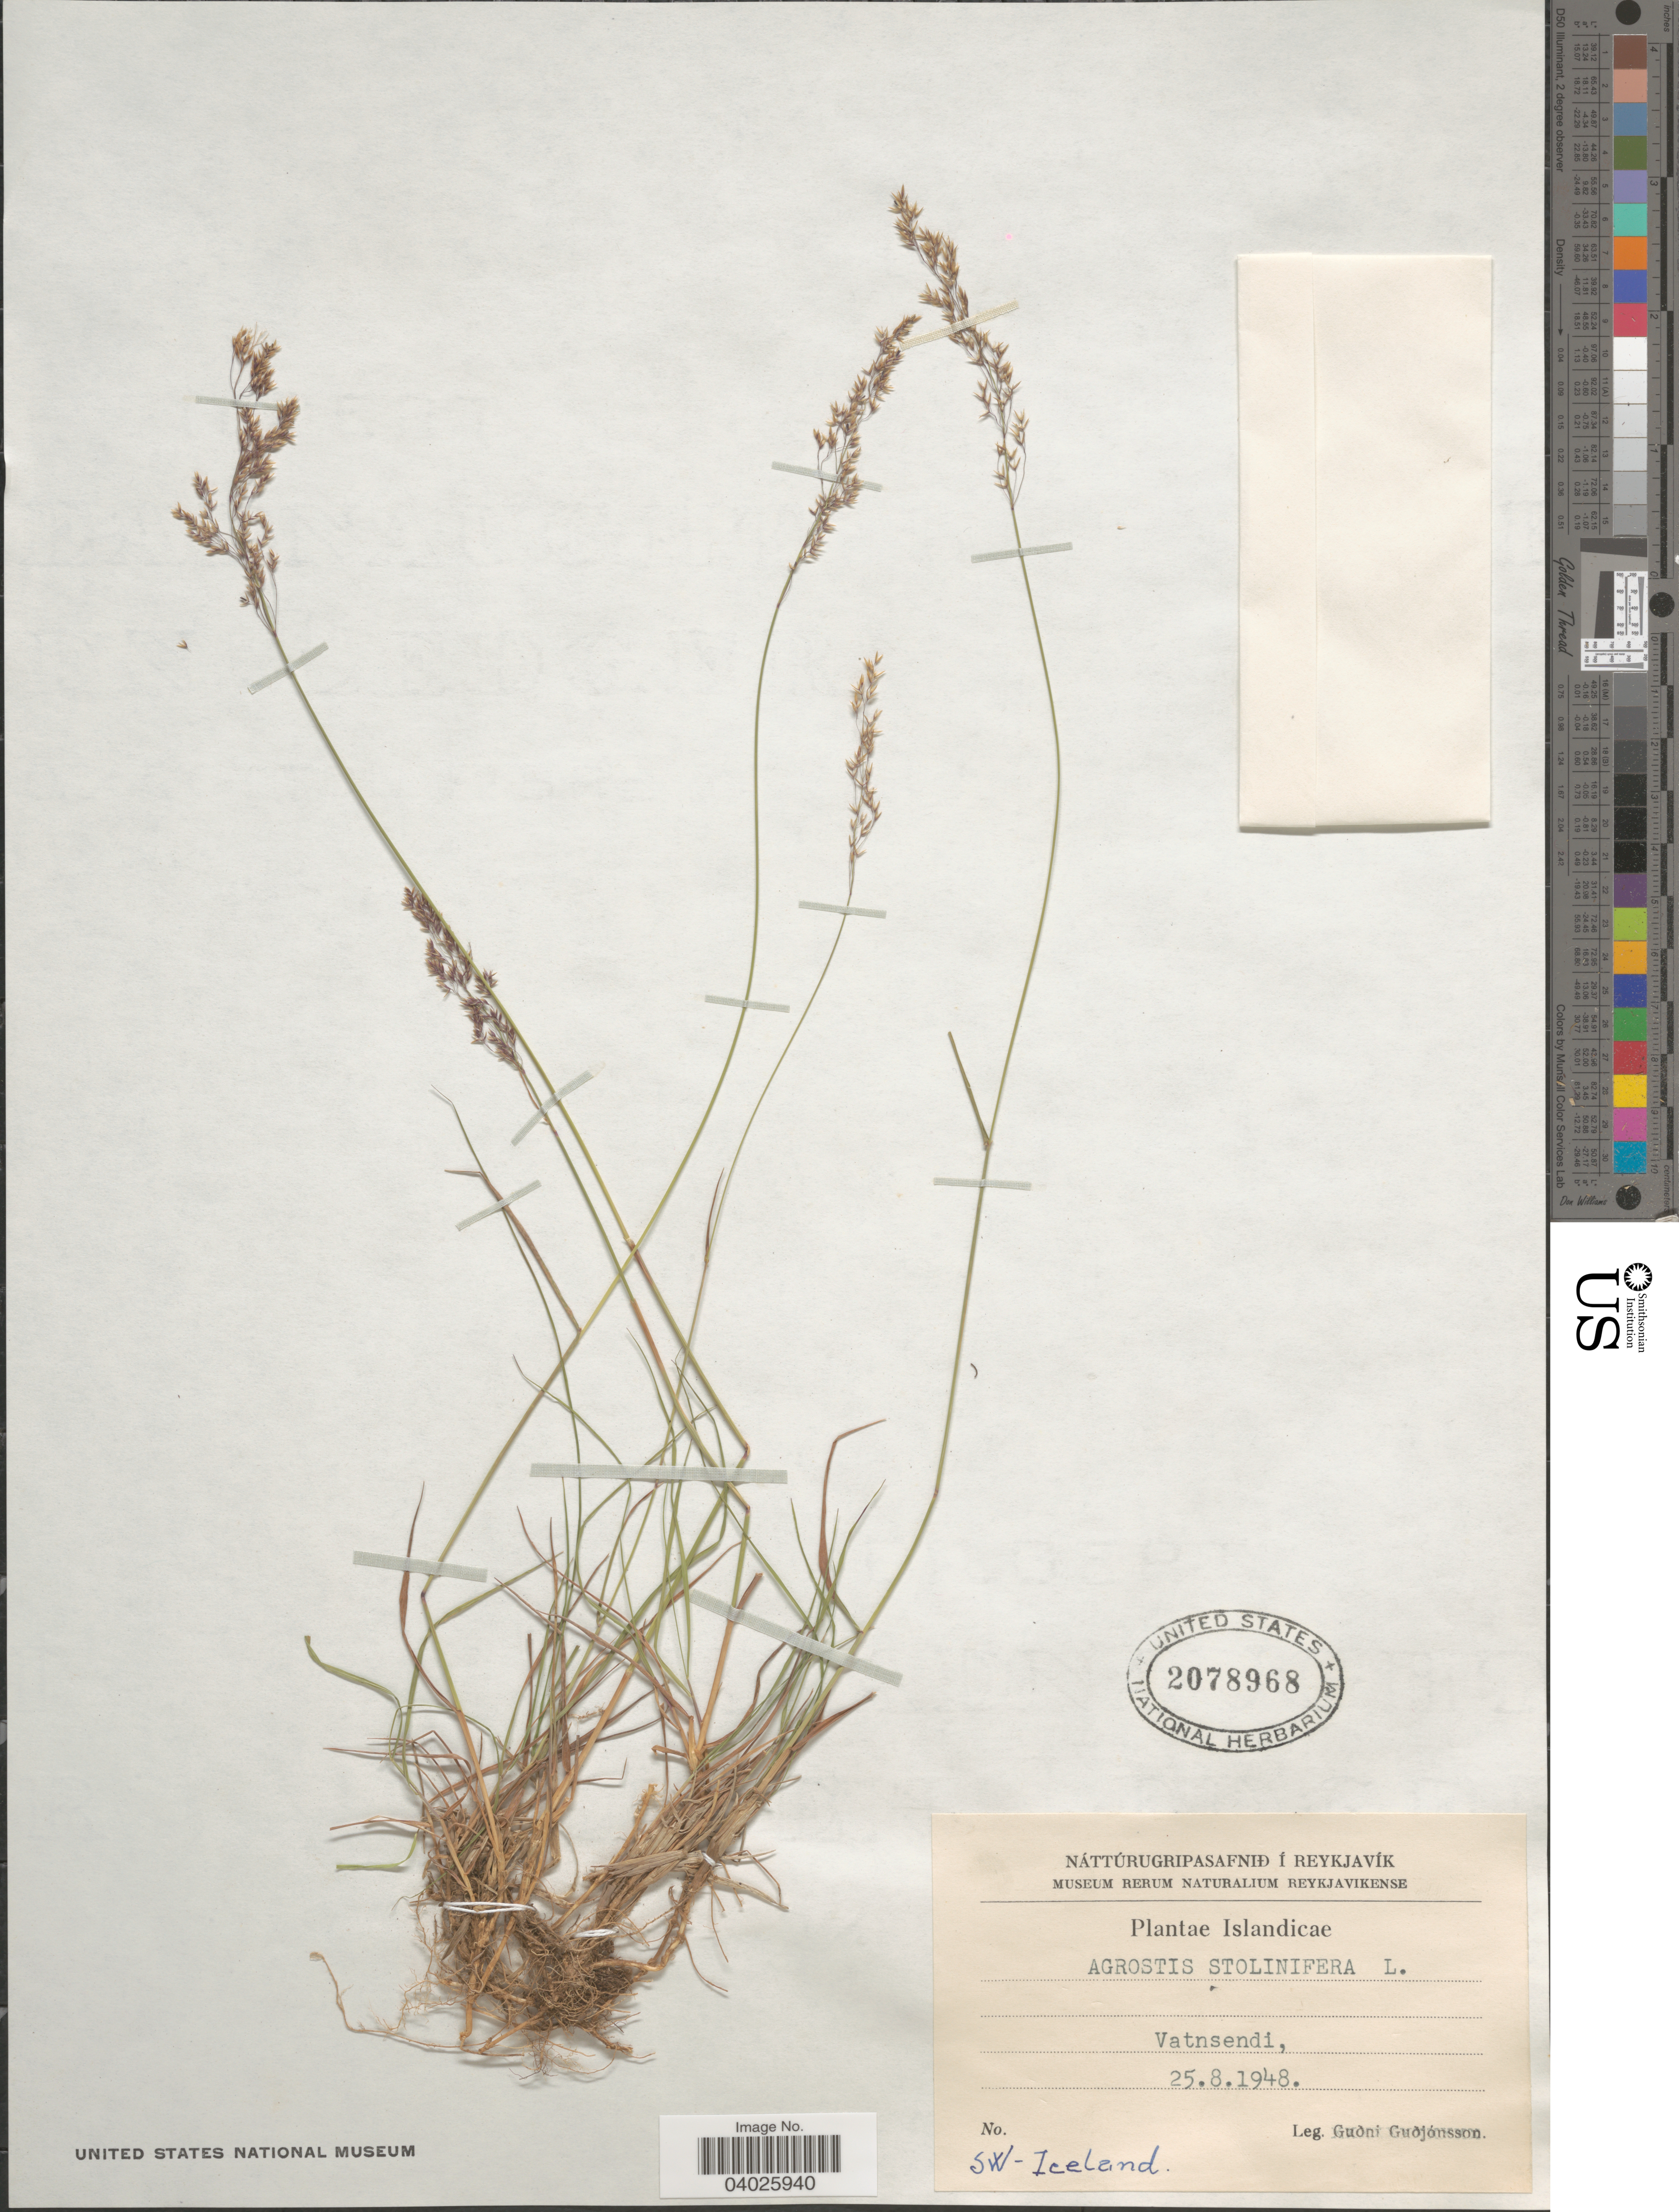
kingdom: Plantae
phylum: Tracheophyta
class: Liliopsida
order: Poales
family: Poaceae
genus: Agrostis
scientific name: Agrostis stolonifera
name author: L.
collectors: G. Gudjonsson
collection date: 1948-08-25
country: Iceland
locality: Islandicae. Vatnsendi. SW-Iceland.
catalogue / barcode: US 2078968